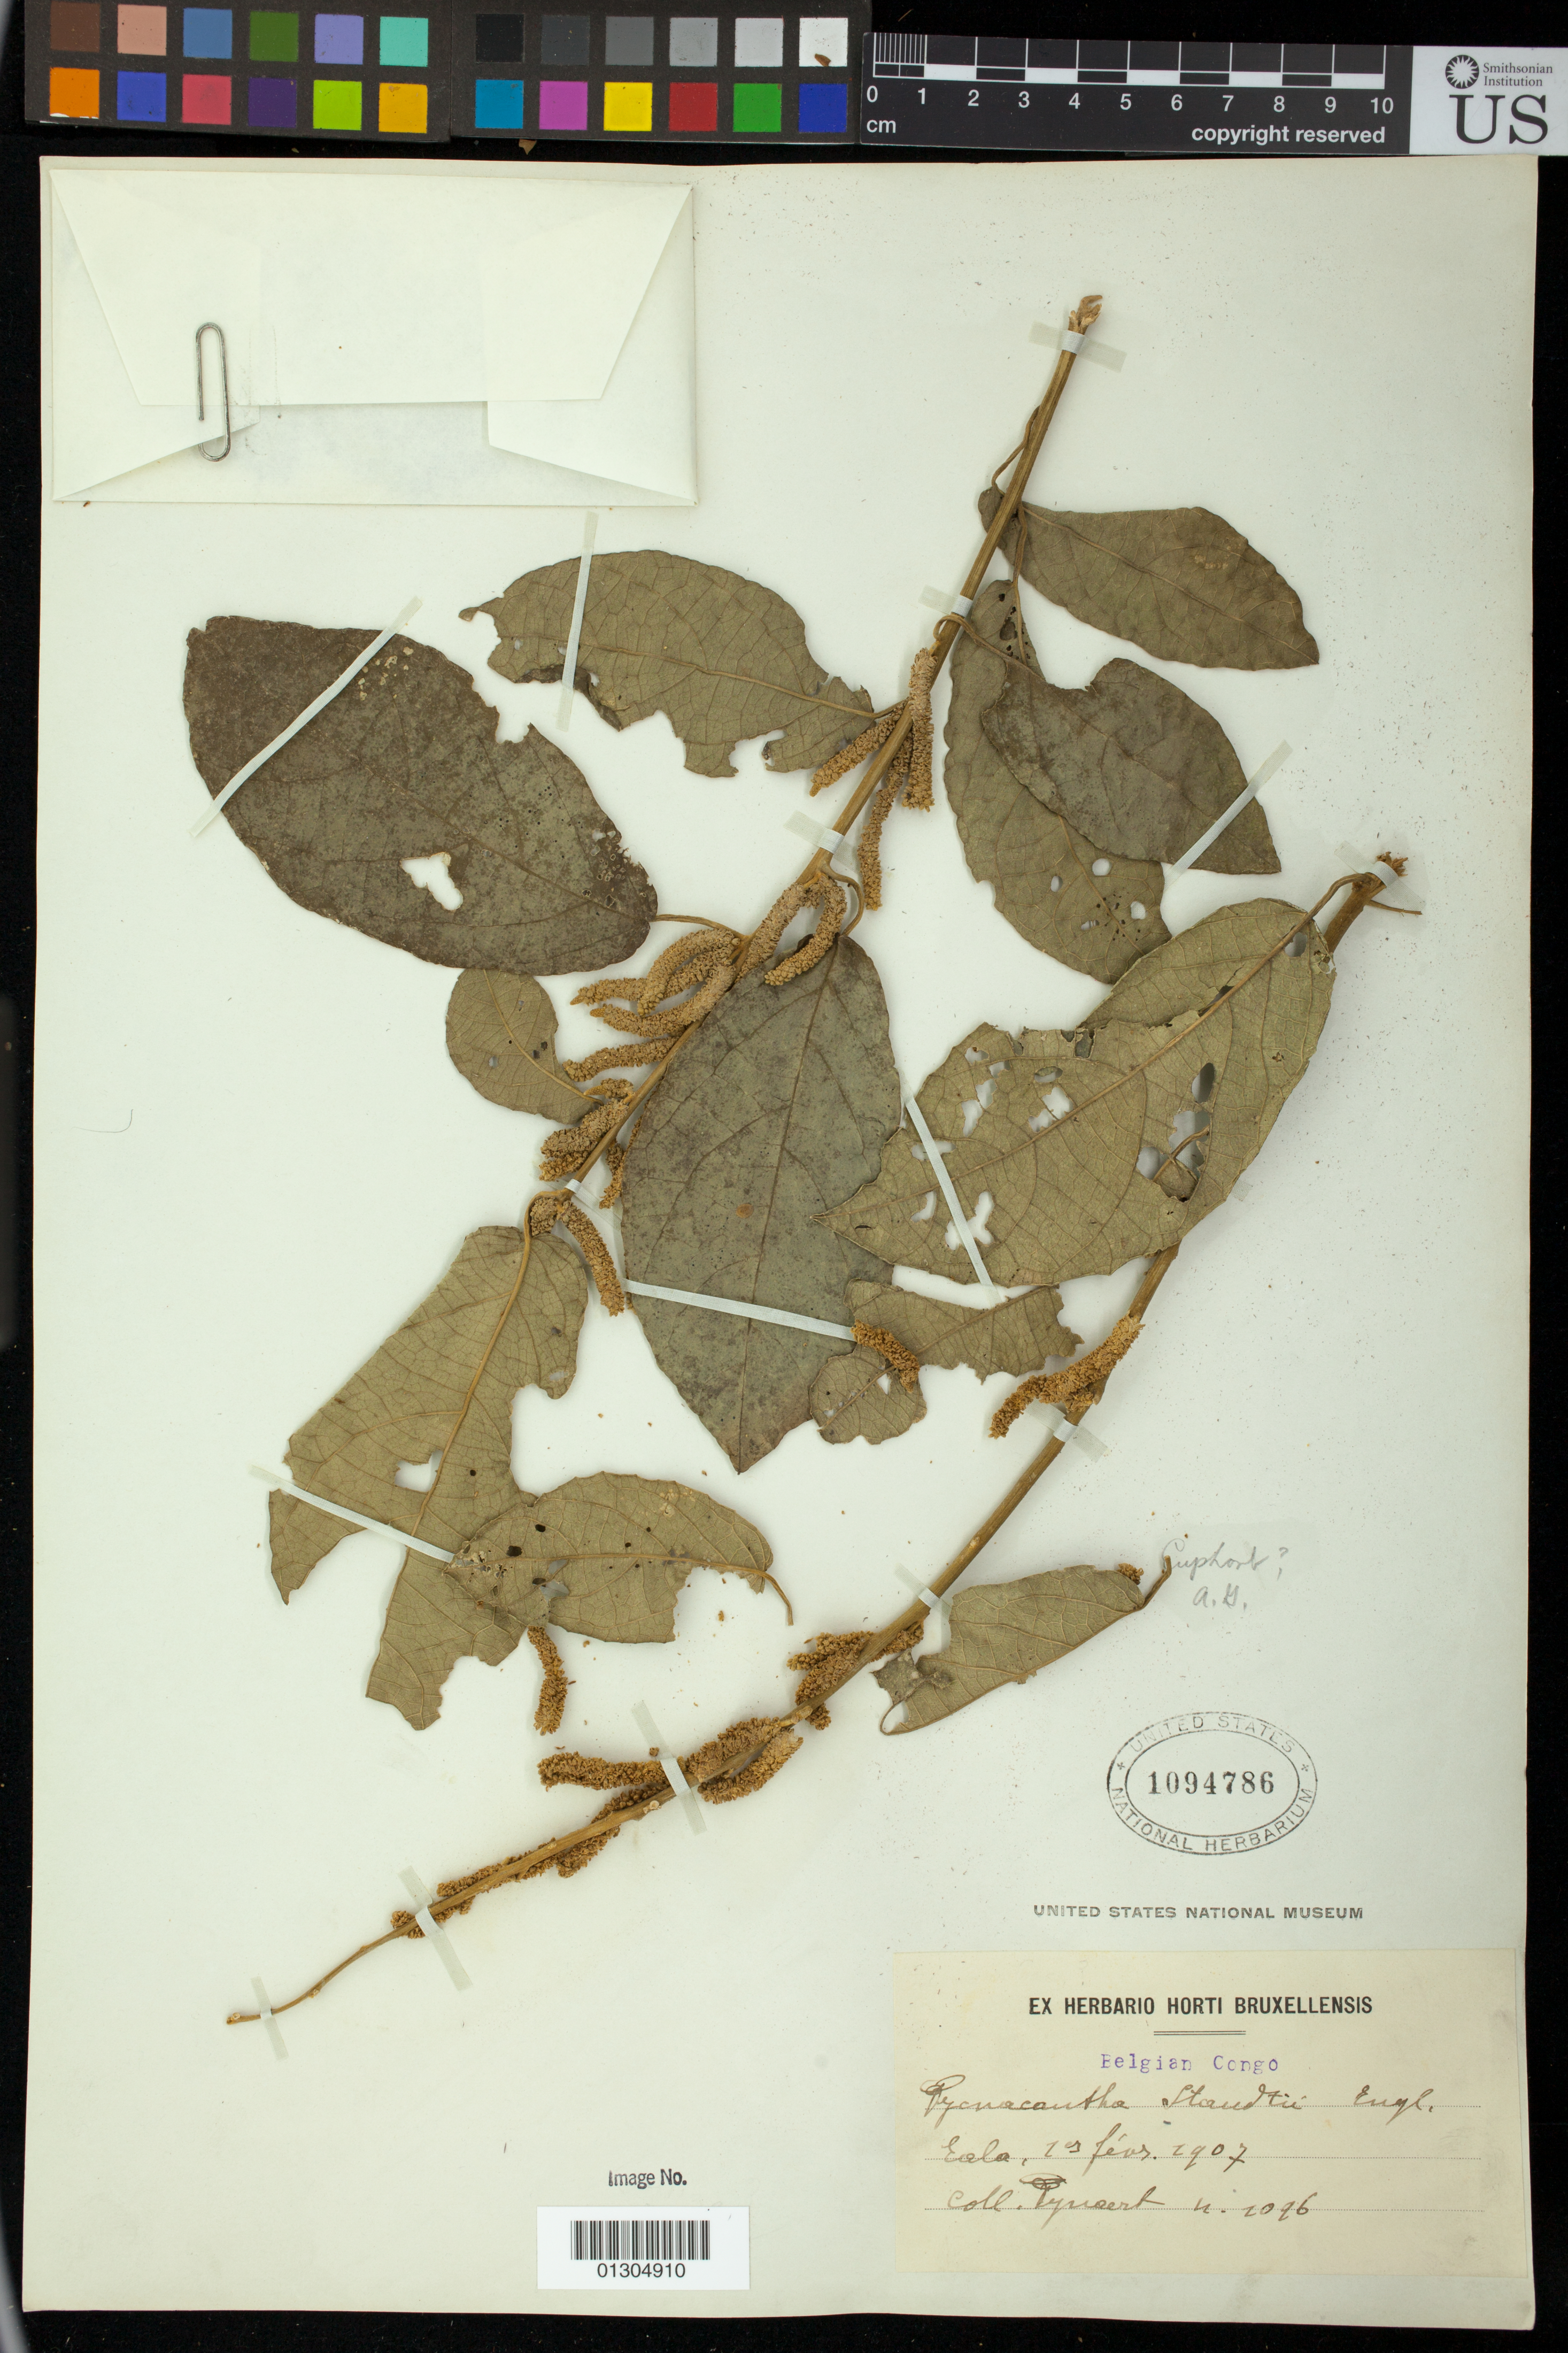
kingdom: Plantae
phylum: Tracheophyta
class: Magnoliopsida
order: Malpighiales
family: Euphorbiaceae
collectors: L. Pynaert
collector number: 1096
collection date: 1907-02-01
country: Congo, Democratic Republic of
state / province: Equateur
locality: Eala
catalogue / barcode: US 1094786